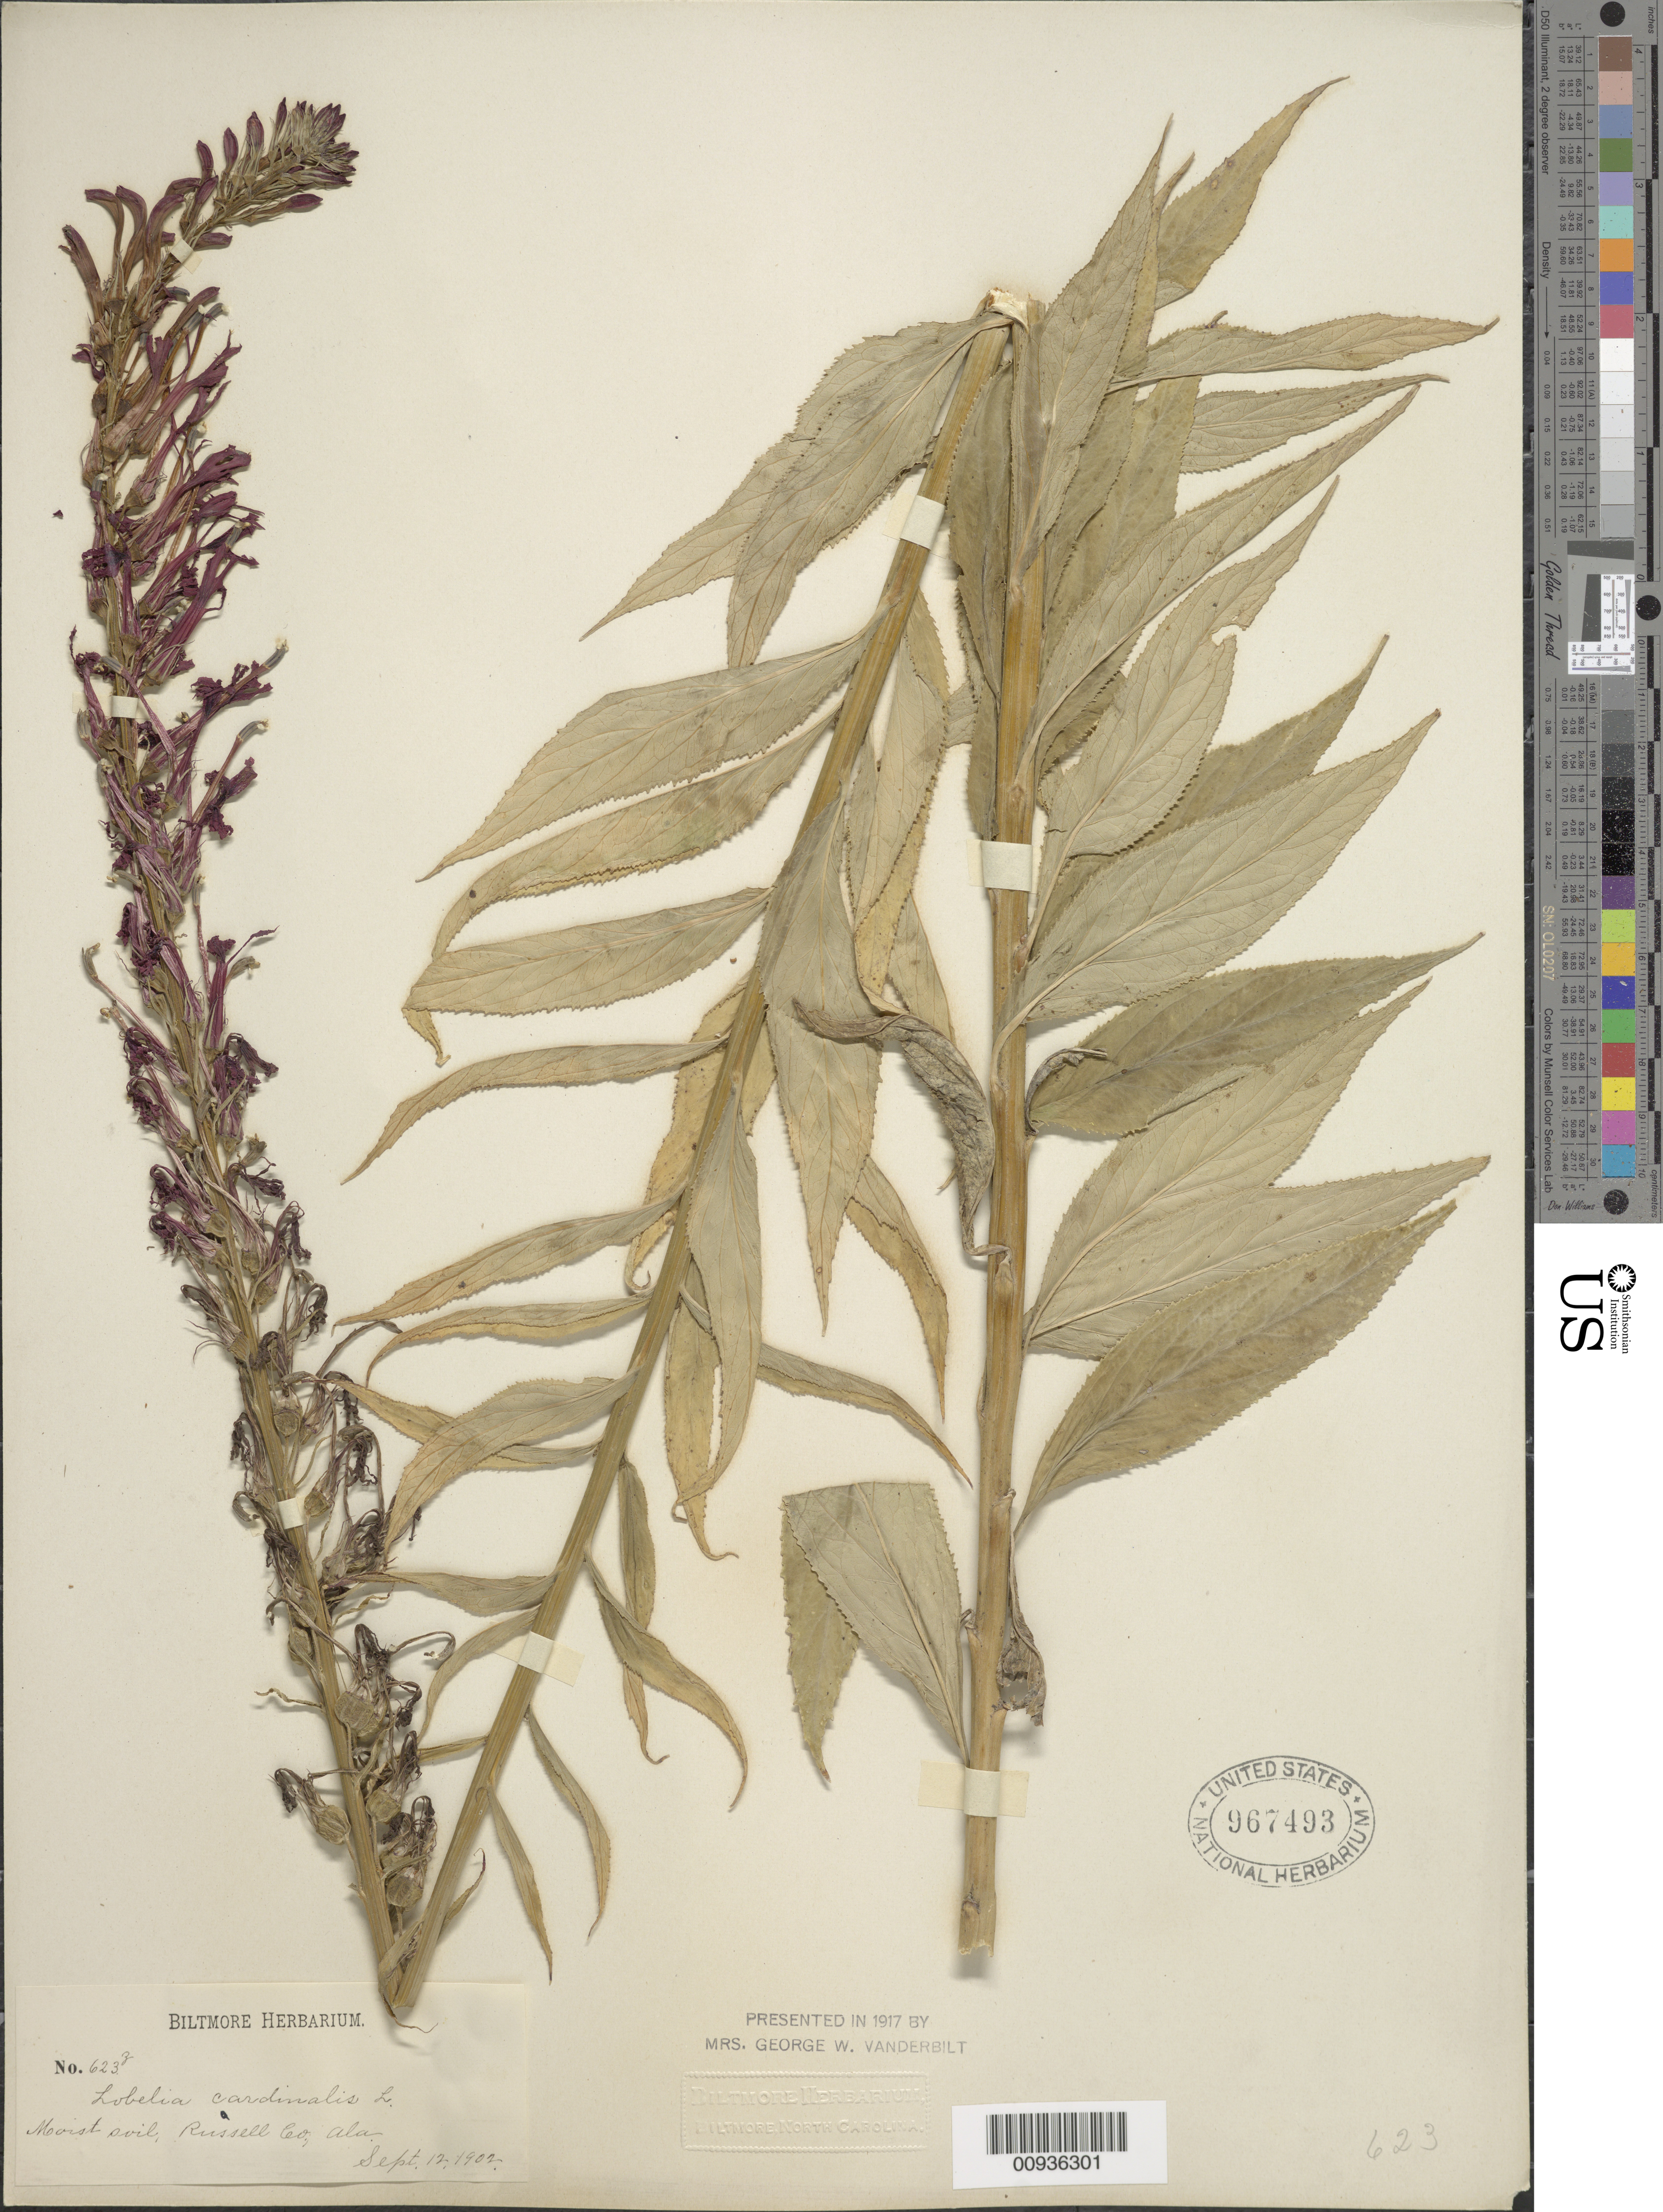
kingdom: Plantae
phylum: Tracheophyta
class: Magnoliopsida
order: Asterales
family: Campanulaceae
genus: Lobelia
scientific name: Lobelia cardinalis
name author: L.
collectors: ex herb. Biltmore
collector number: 623z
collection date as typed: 12 Sep 1902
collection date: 1902-09-12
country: United States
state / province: Alabama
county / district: Russell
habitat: moist soil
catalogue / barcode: US 967493